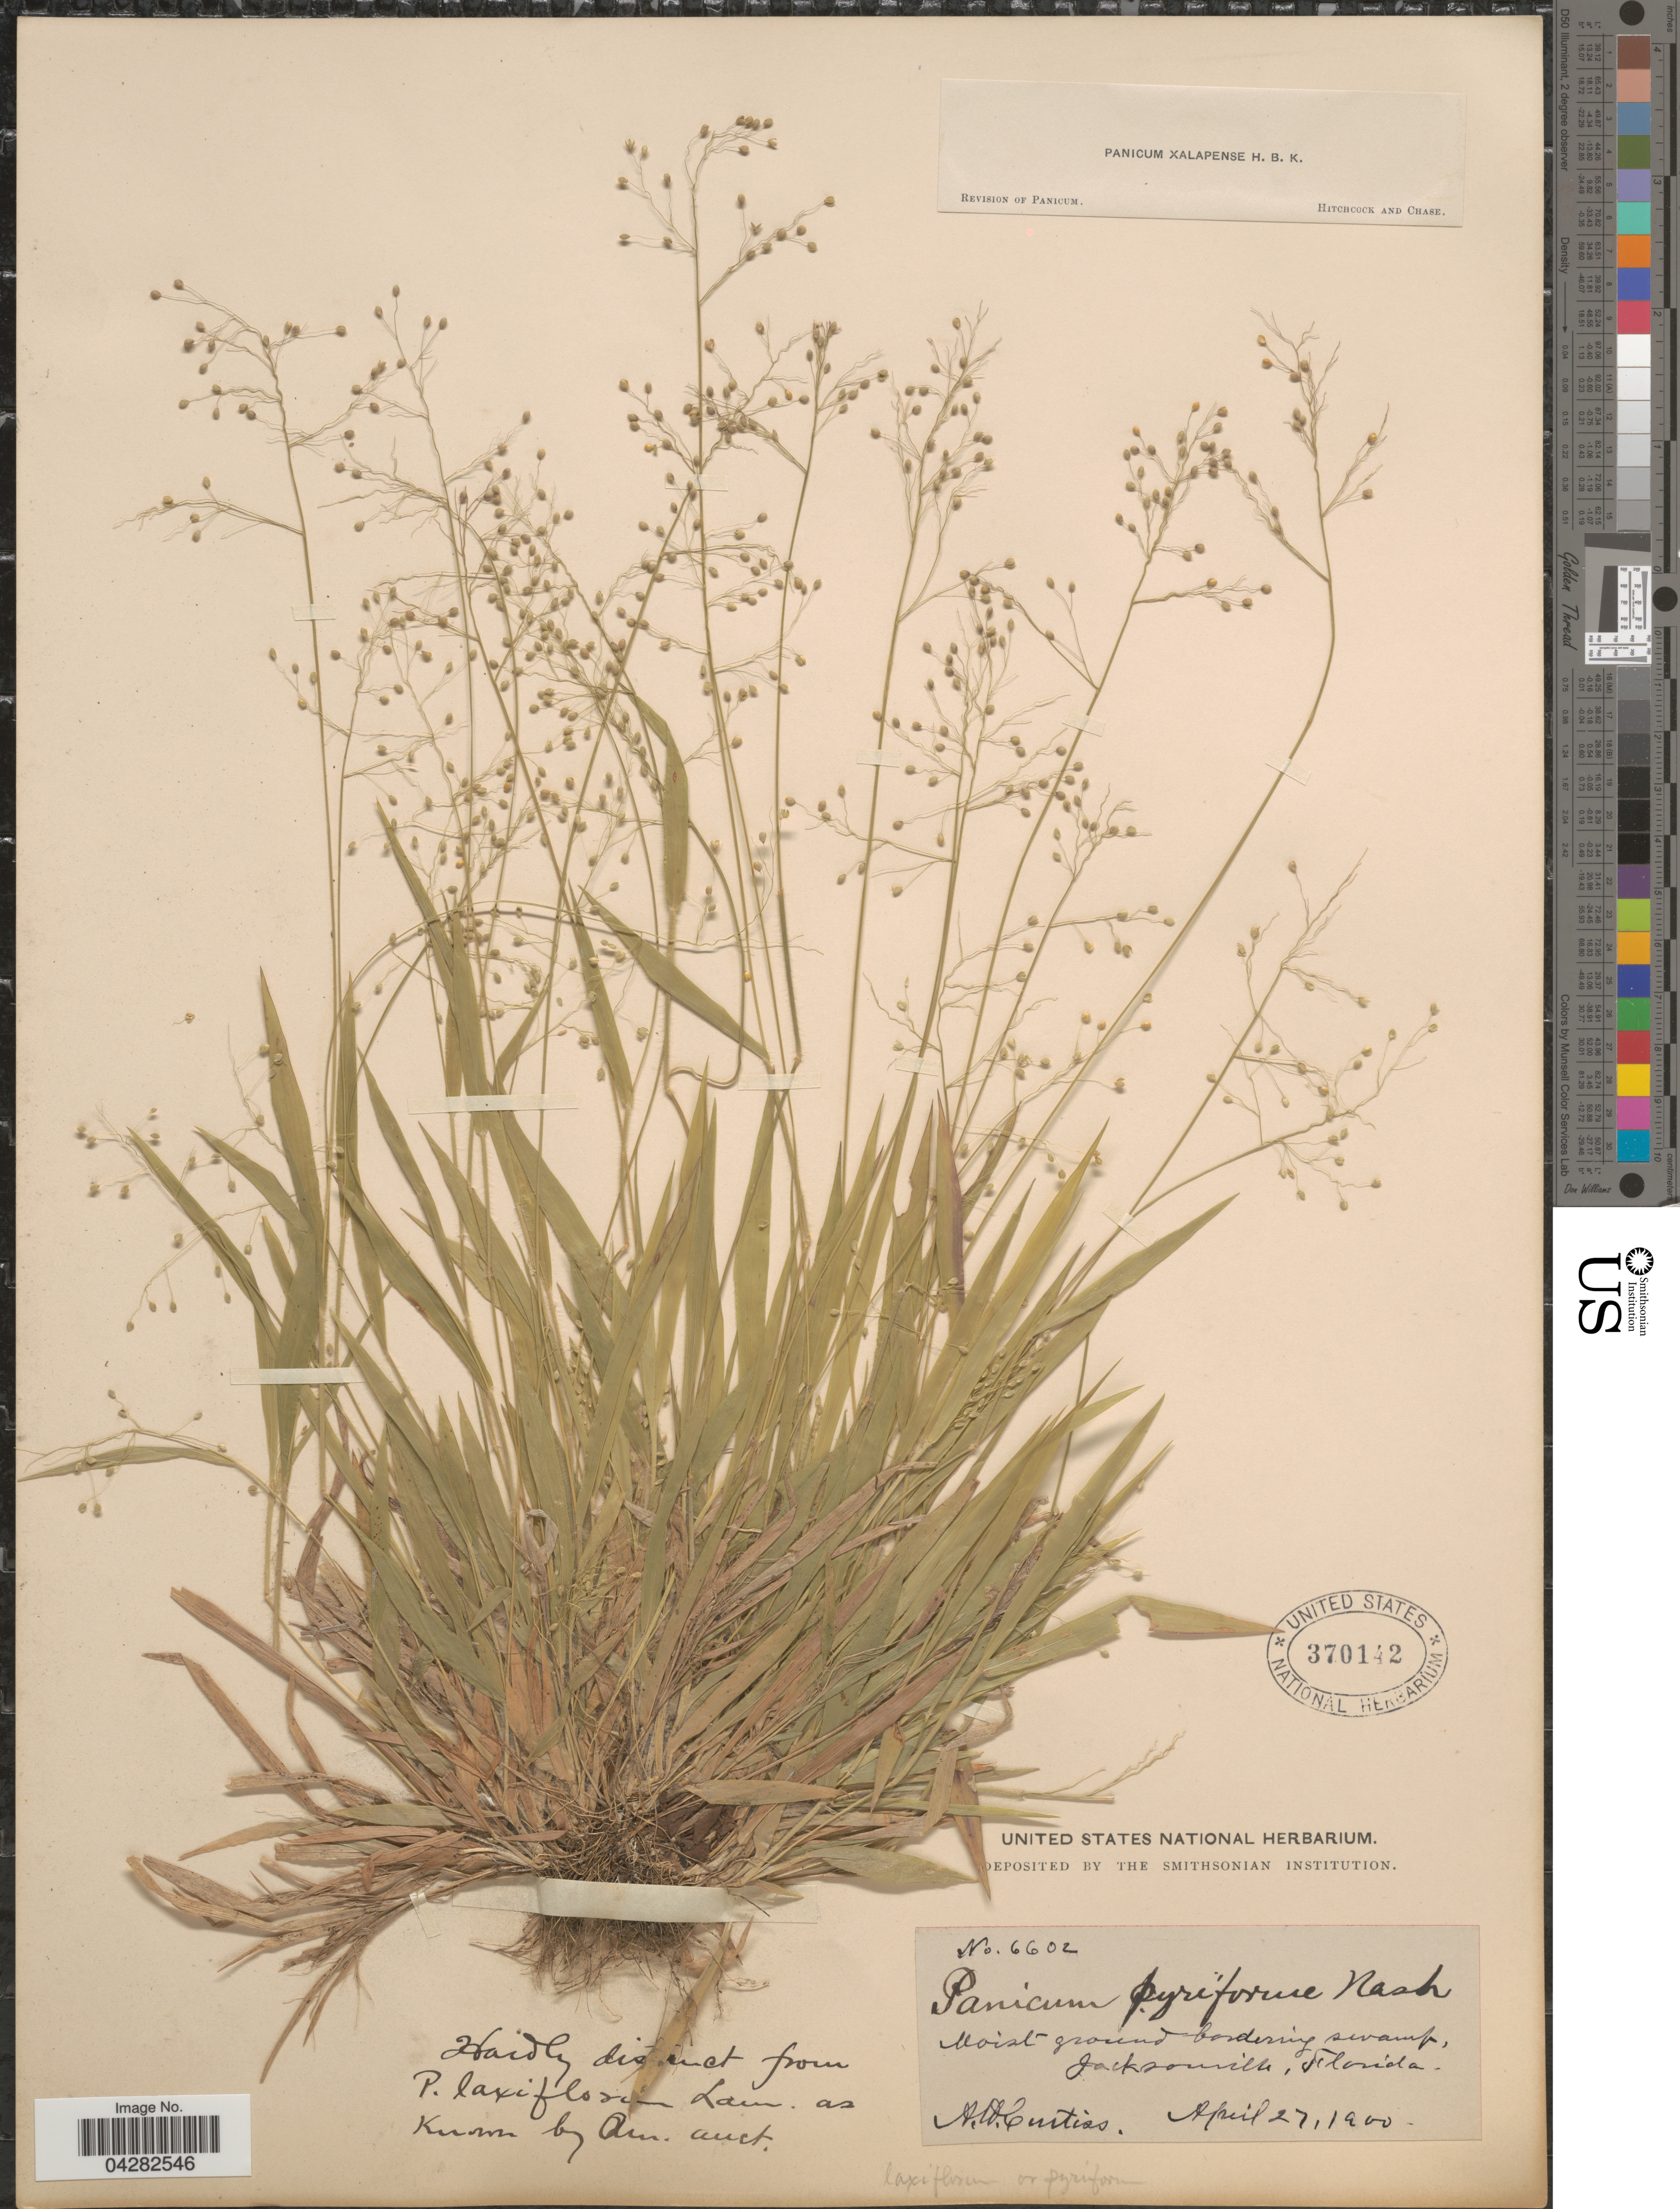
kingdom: Plantae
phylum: Tracheophyta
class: Liliopsida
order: Poales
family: Poaceae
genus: Dichanthelium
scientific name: Dichanthelium laxiflorum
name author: (Lam.) Gould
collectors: A. H. Curtiss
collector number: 6602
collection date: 1900-04-27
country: United States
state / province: Florida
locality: Jacksonville.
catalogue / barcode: US 370142